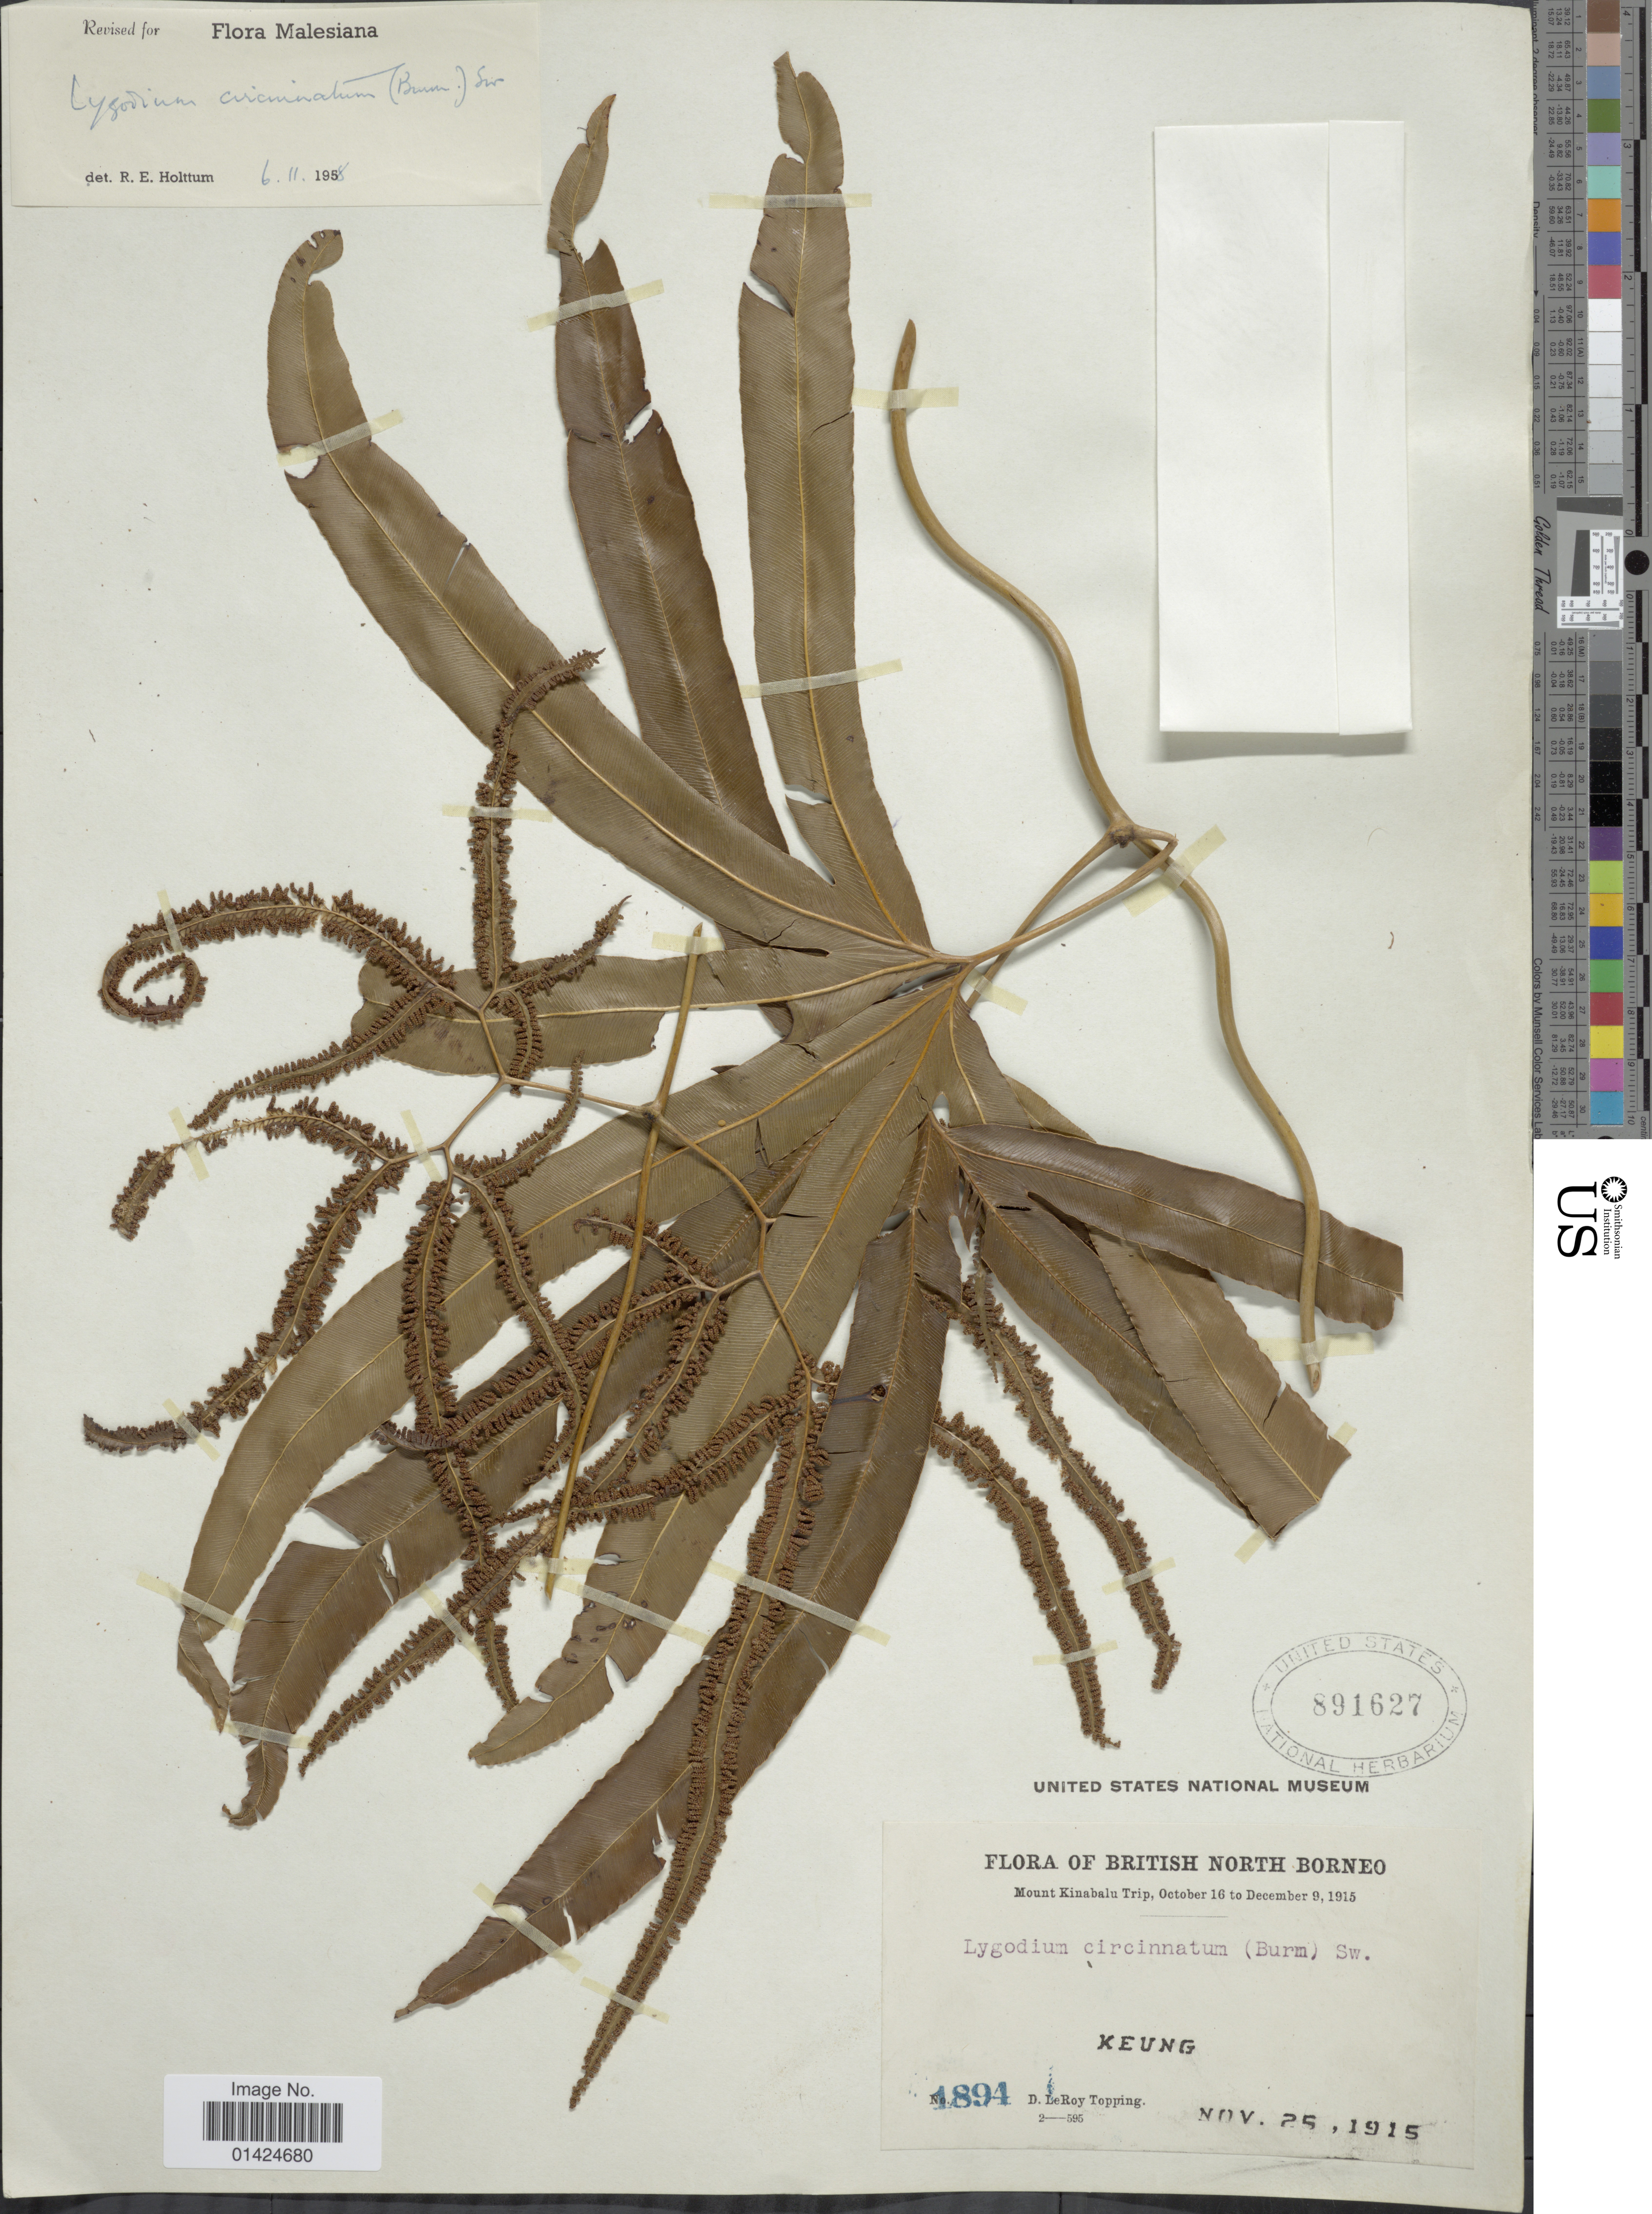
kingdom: Plantae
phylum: Tracheophyta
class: Polypodiopsida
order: Schizaeales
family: Lygodiaceae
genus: Lygodium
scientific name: Lygodium circinnatum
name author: (Burm. f.) Sw.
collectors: D. L. Topping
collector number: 1894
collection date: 1915-11-25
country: Malaysia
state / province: Sabah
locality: British North Borneo. Mount Kinabalu Trip. Keung.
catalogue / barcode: US 891627